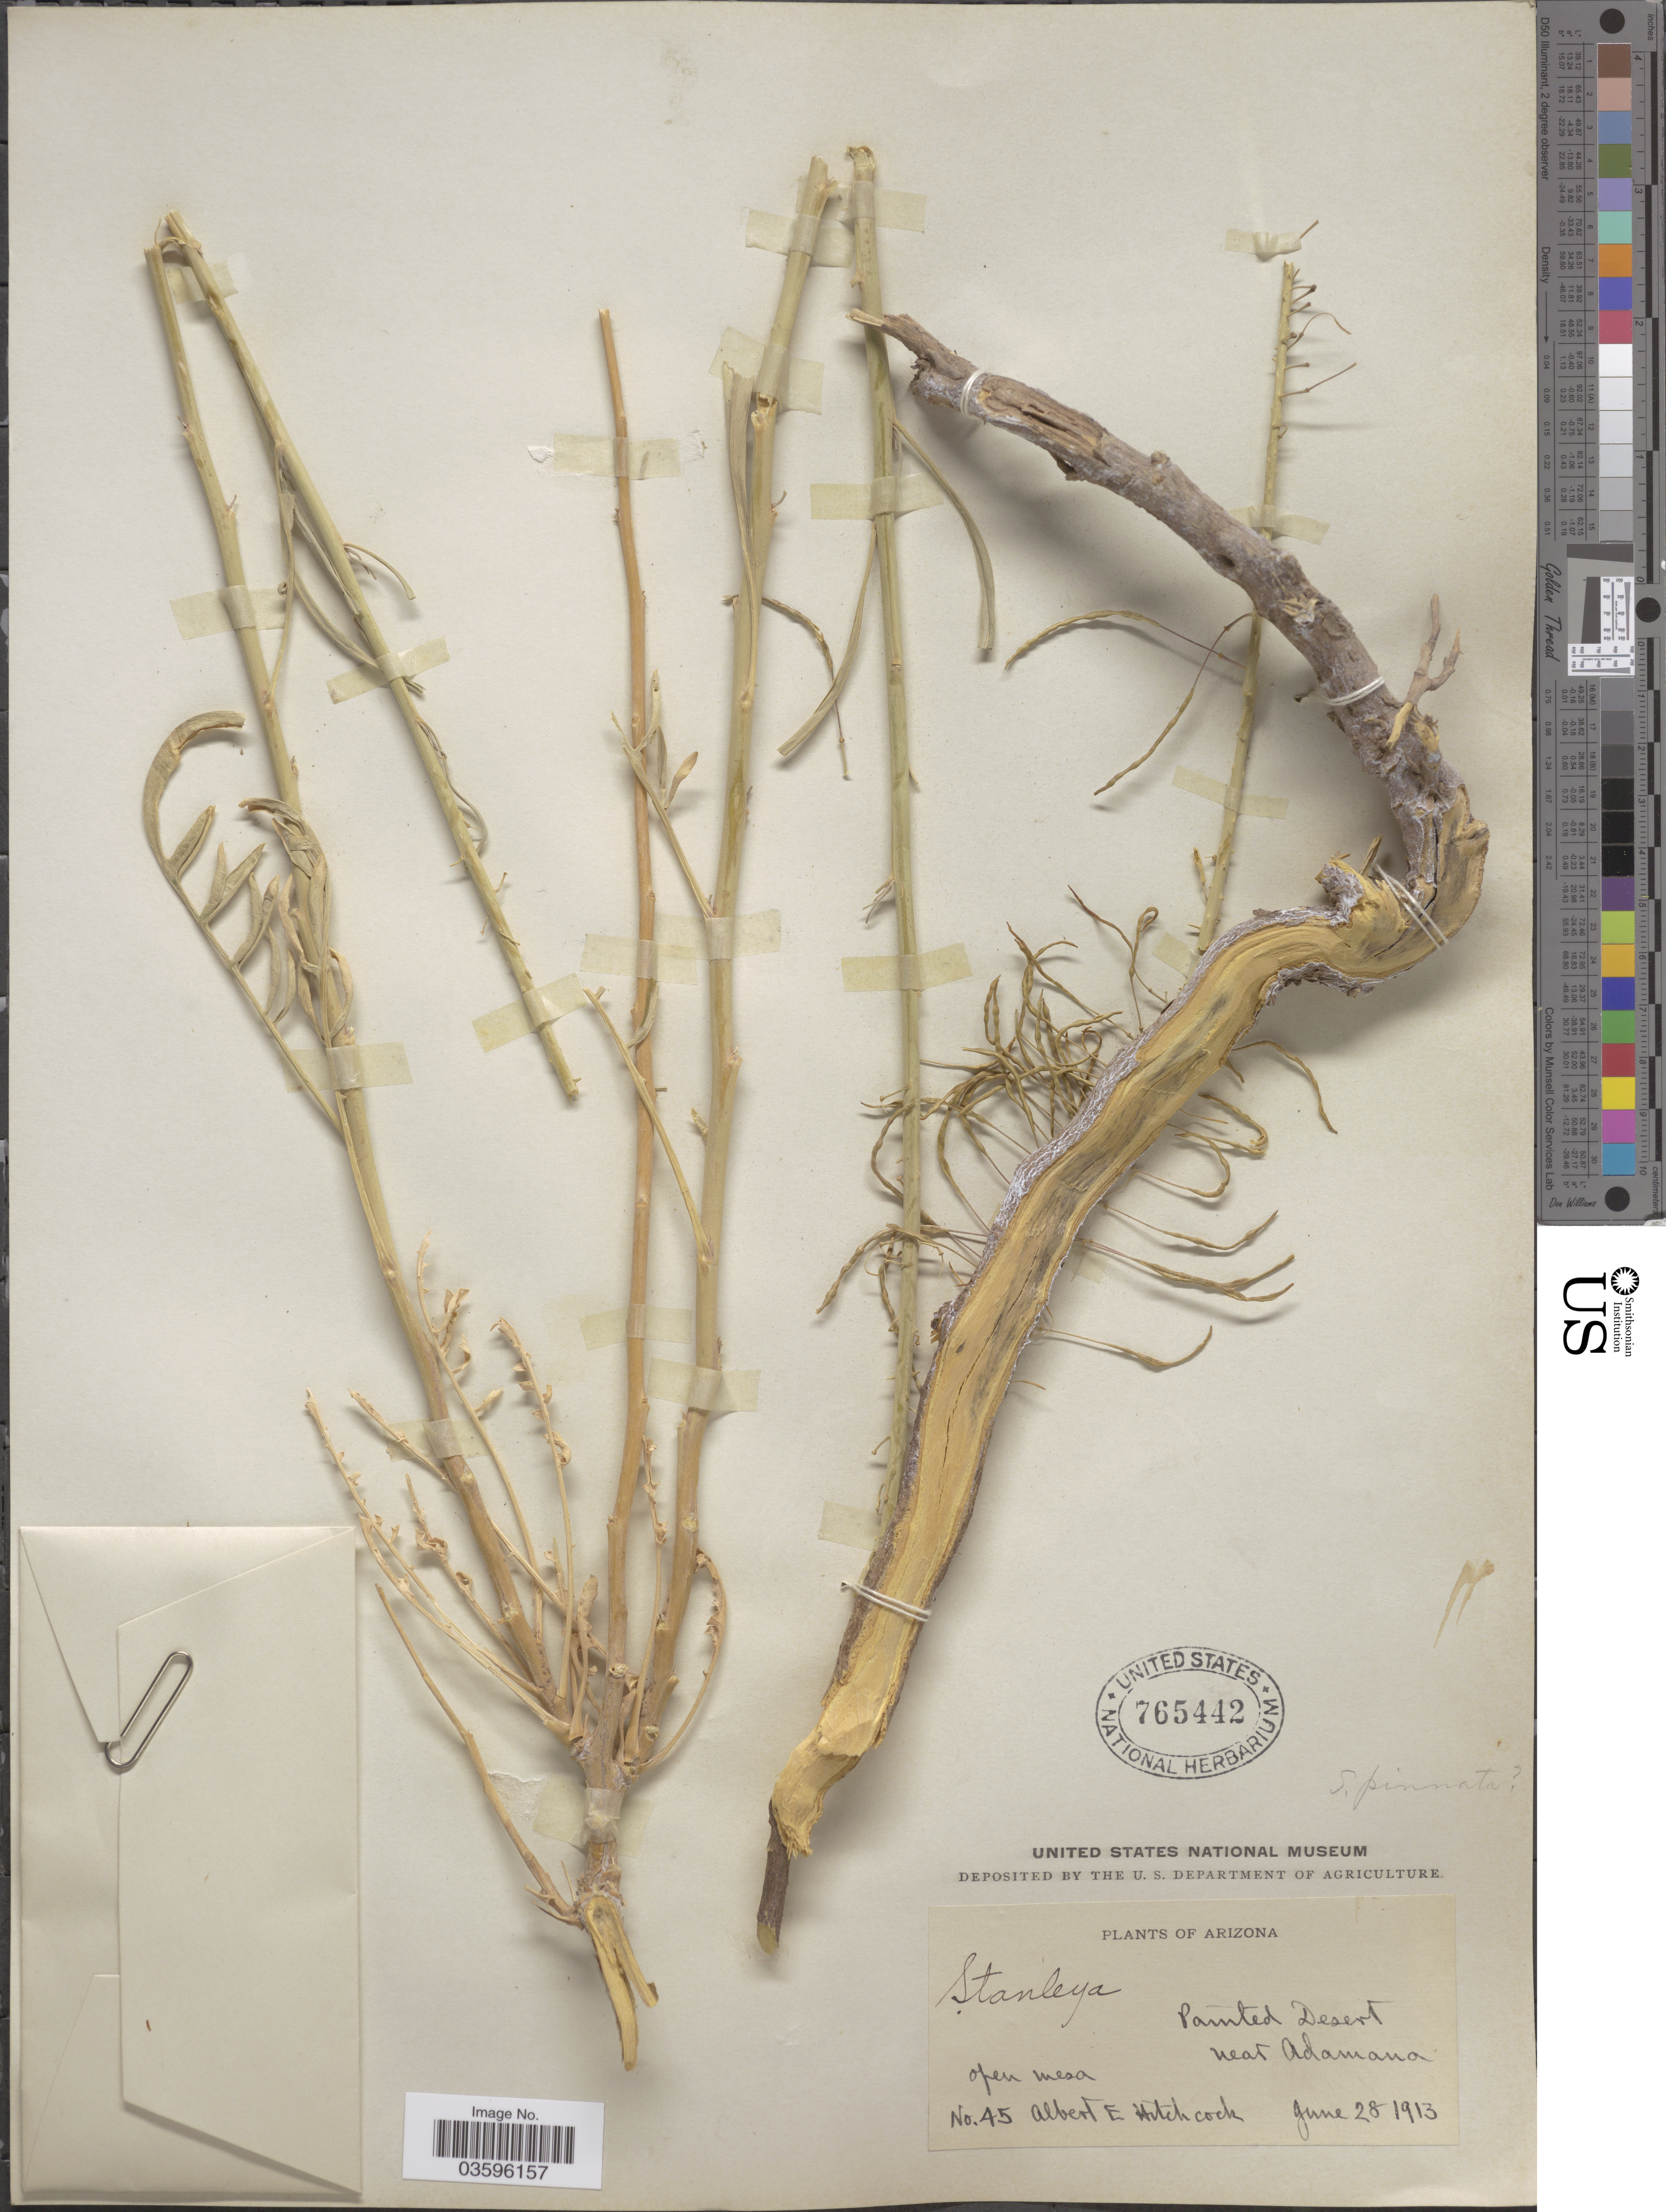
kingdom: Plantae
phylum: Tracheophyta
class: Magnoliopsida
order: Brassicales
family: Brassicaceae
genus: Stanleya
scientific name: Stanleya pinnata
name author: (Pursh) Britton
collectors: A. Hitchcock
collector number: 45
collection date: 1913-06-28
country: United States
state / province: Arizona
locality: Painted Desert near Adamana. Open mesa.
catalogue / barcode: US 765442